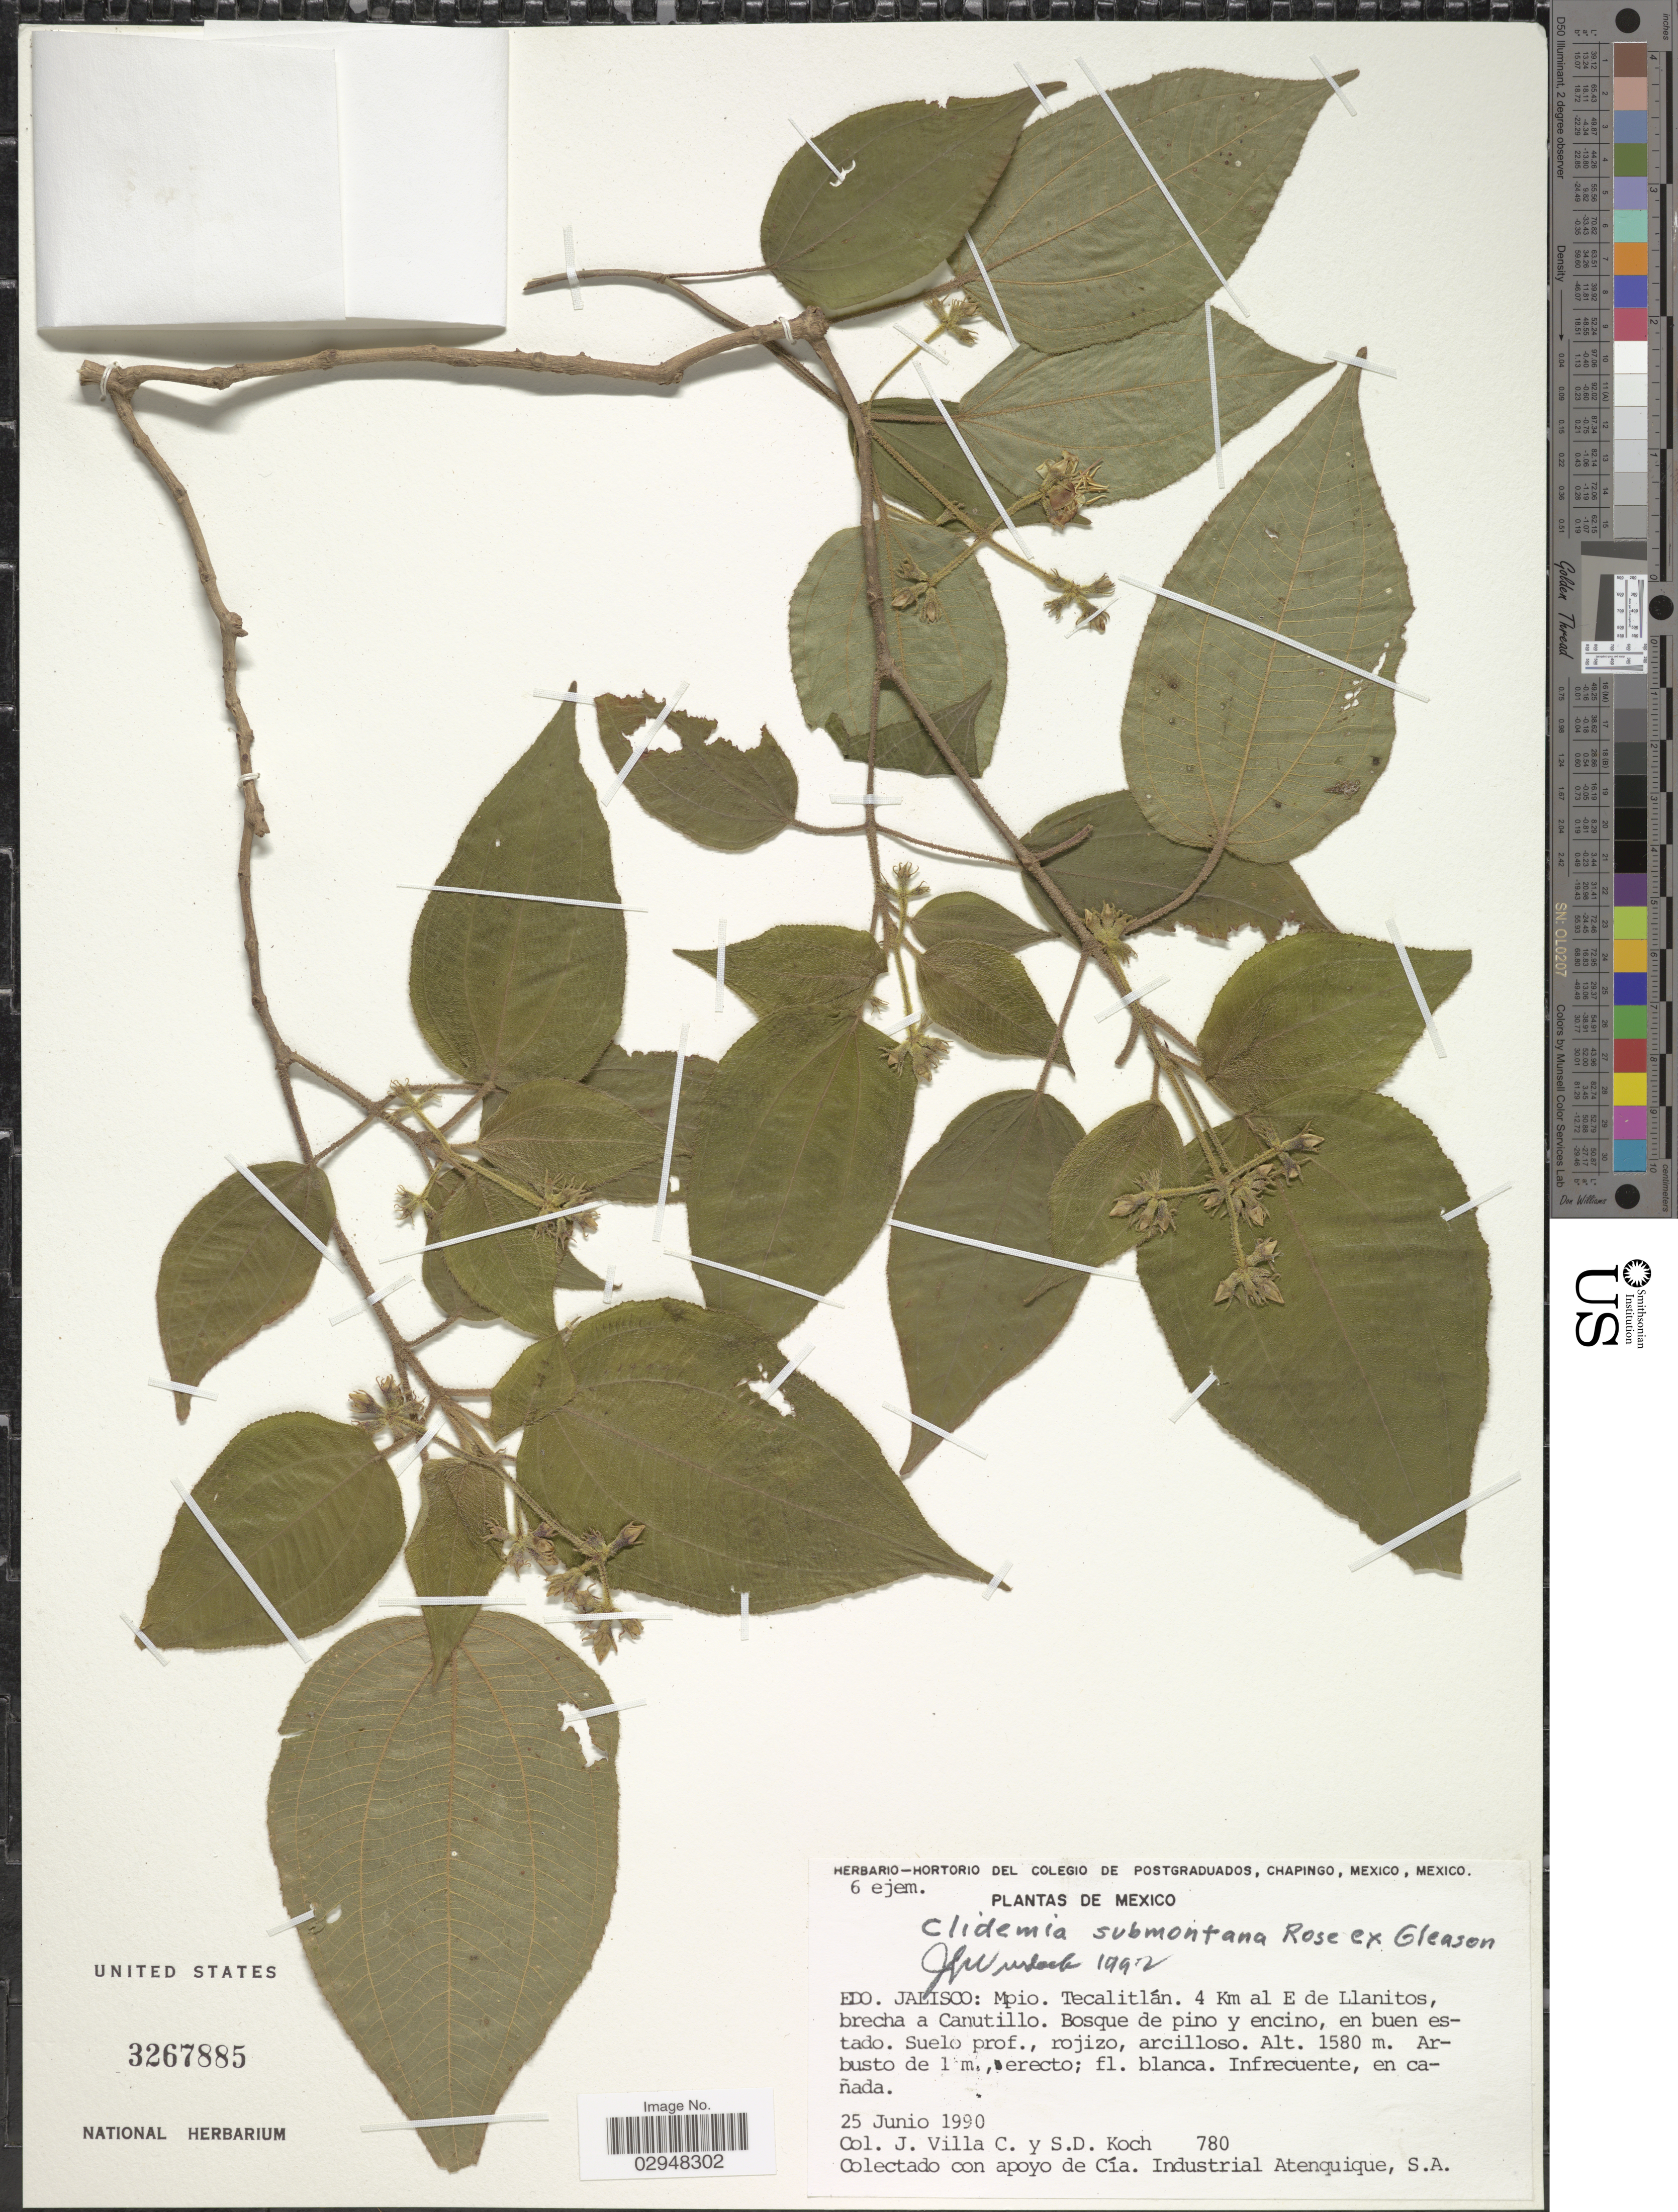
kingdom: Plantae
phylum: Tracheophyta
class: Magnoliopsida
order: Myrtales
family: Melastomataceae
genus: Clidemia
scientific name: Clidemia submontana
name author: Rose ex Gleason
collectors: J. Villa C. & S. Koch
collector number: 780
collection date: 1990-06-25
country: Mexico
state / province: Jalisco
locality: Mpio. Tecatitlán, 4 Km al E de Llanitos, brecha a Canutillo.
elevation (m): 1580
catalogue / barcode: US 3267885